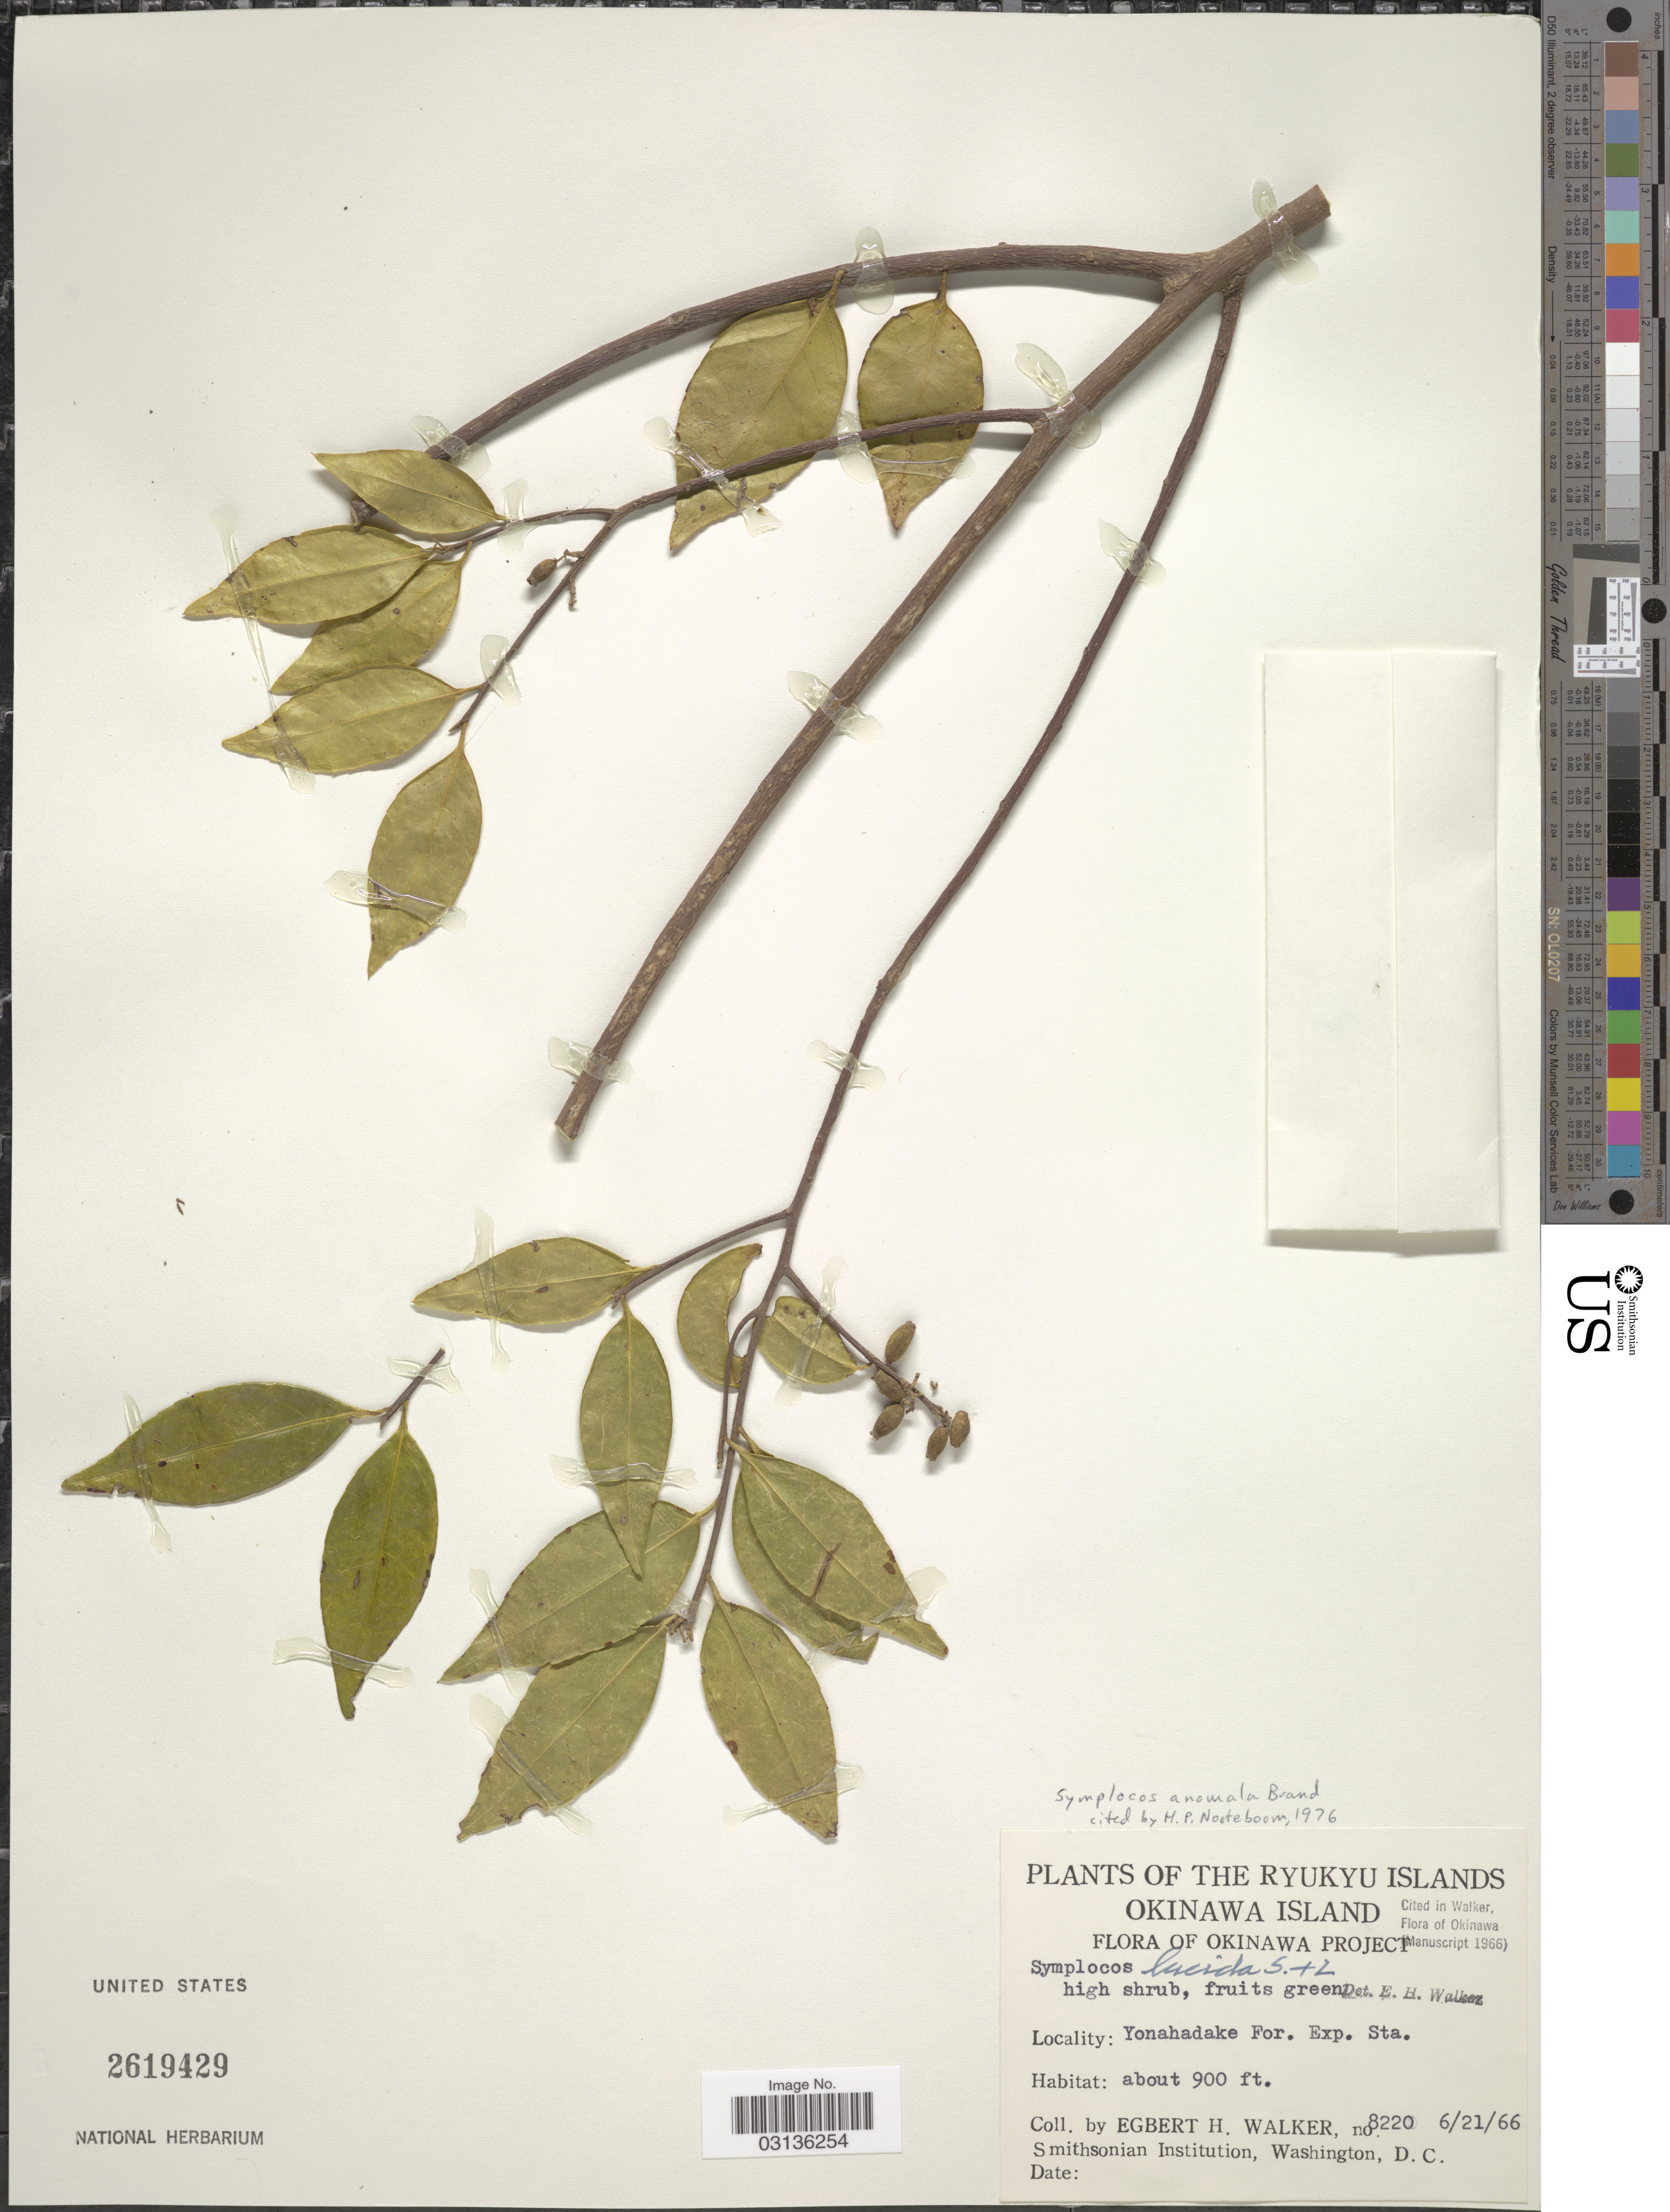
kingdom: Plantae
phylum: Tracheophyta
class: Magnoliopsida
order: Ericales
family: Symplocaceae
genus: Symplocos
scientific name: Symplocos anomala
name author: Brand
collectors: E. H. Walker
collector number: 8220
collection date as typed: Transcribed d/m/y: 21/6/66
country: Japan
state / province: Okinawa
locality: The Ryukyu Islands. Okinawa Island. Okinawa. Yonahadake For. Exp. Sta.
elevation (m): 274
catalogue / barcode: US 2619429